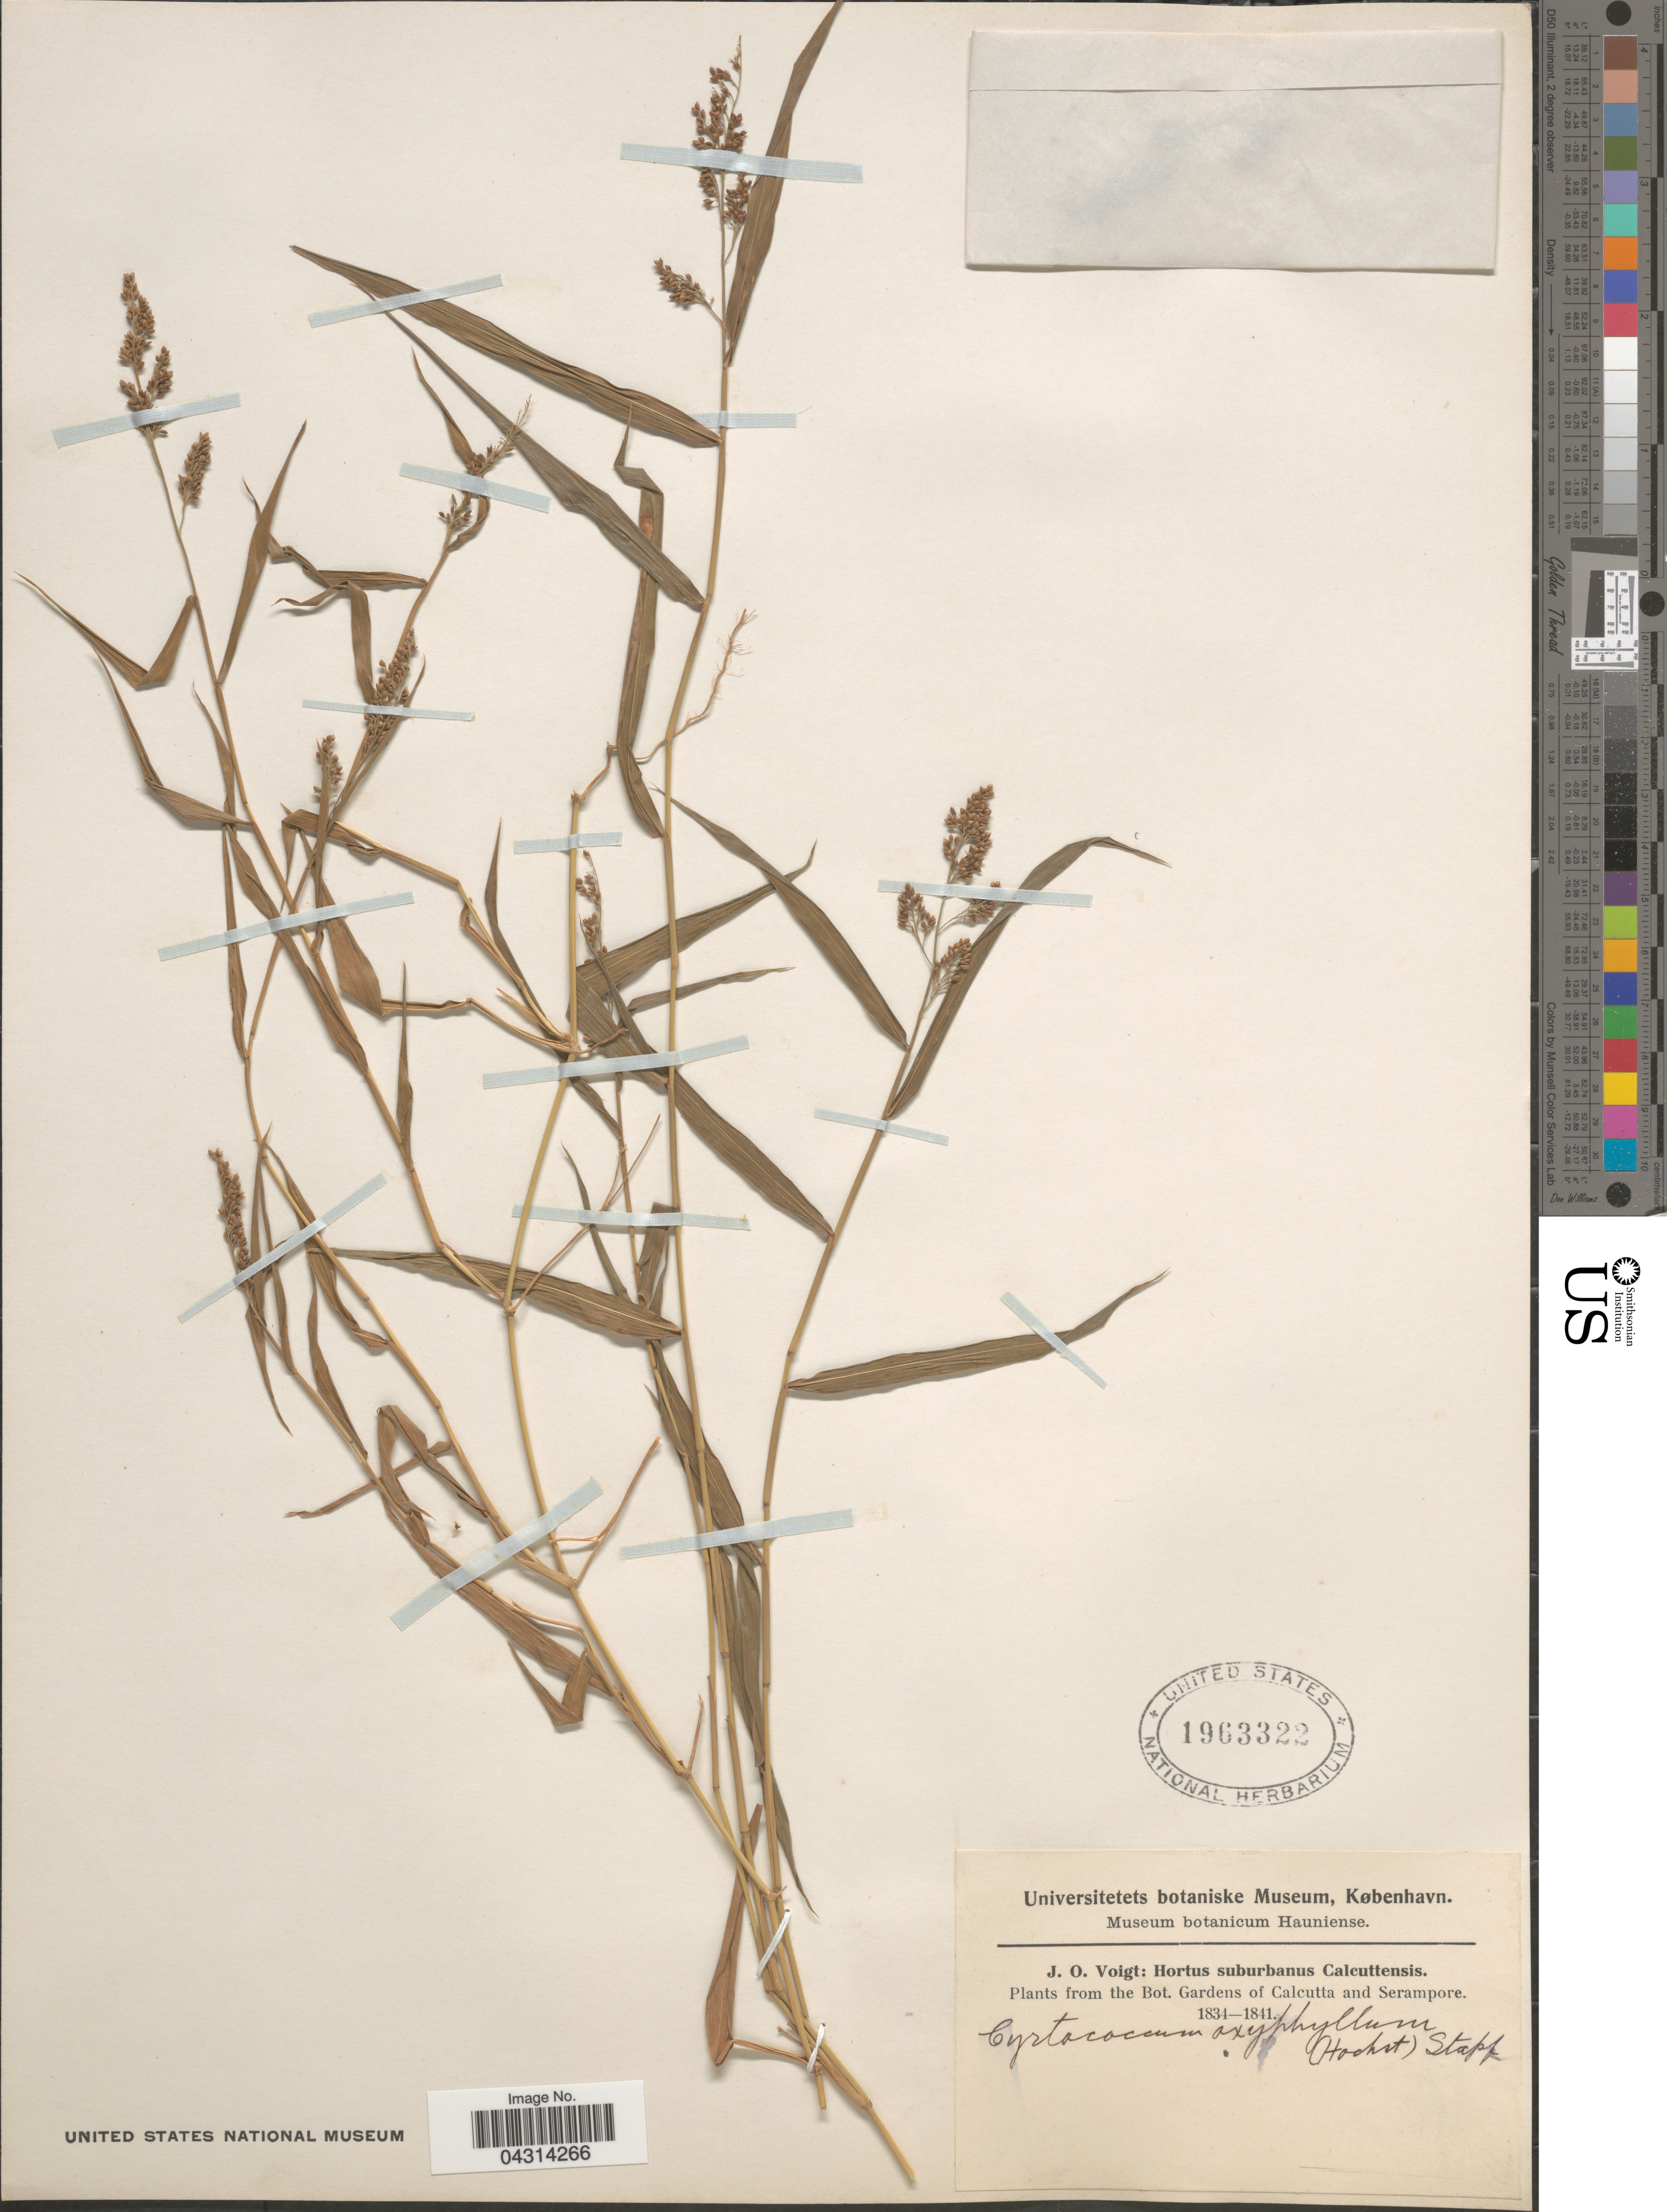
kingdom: Plantae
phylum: Tracheophyta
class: Liliopsida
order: Poales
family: Poaceae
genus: Cyrtococcum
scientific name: Cyrtococcum oxyphyllum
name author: (Steud.) Stapf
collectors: J. O. Voigt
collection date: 1834/1841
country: India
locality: The Bot. Gardens of Calcutta and Serampore.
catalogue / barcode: US 1963322